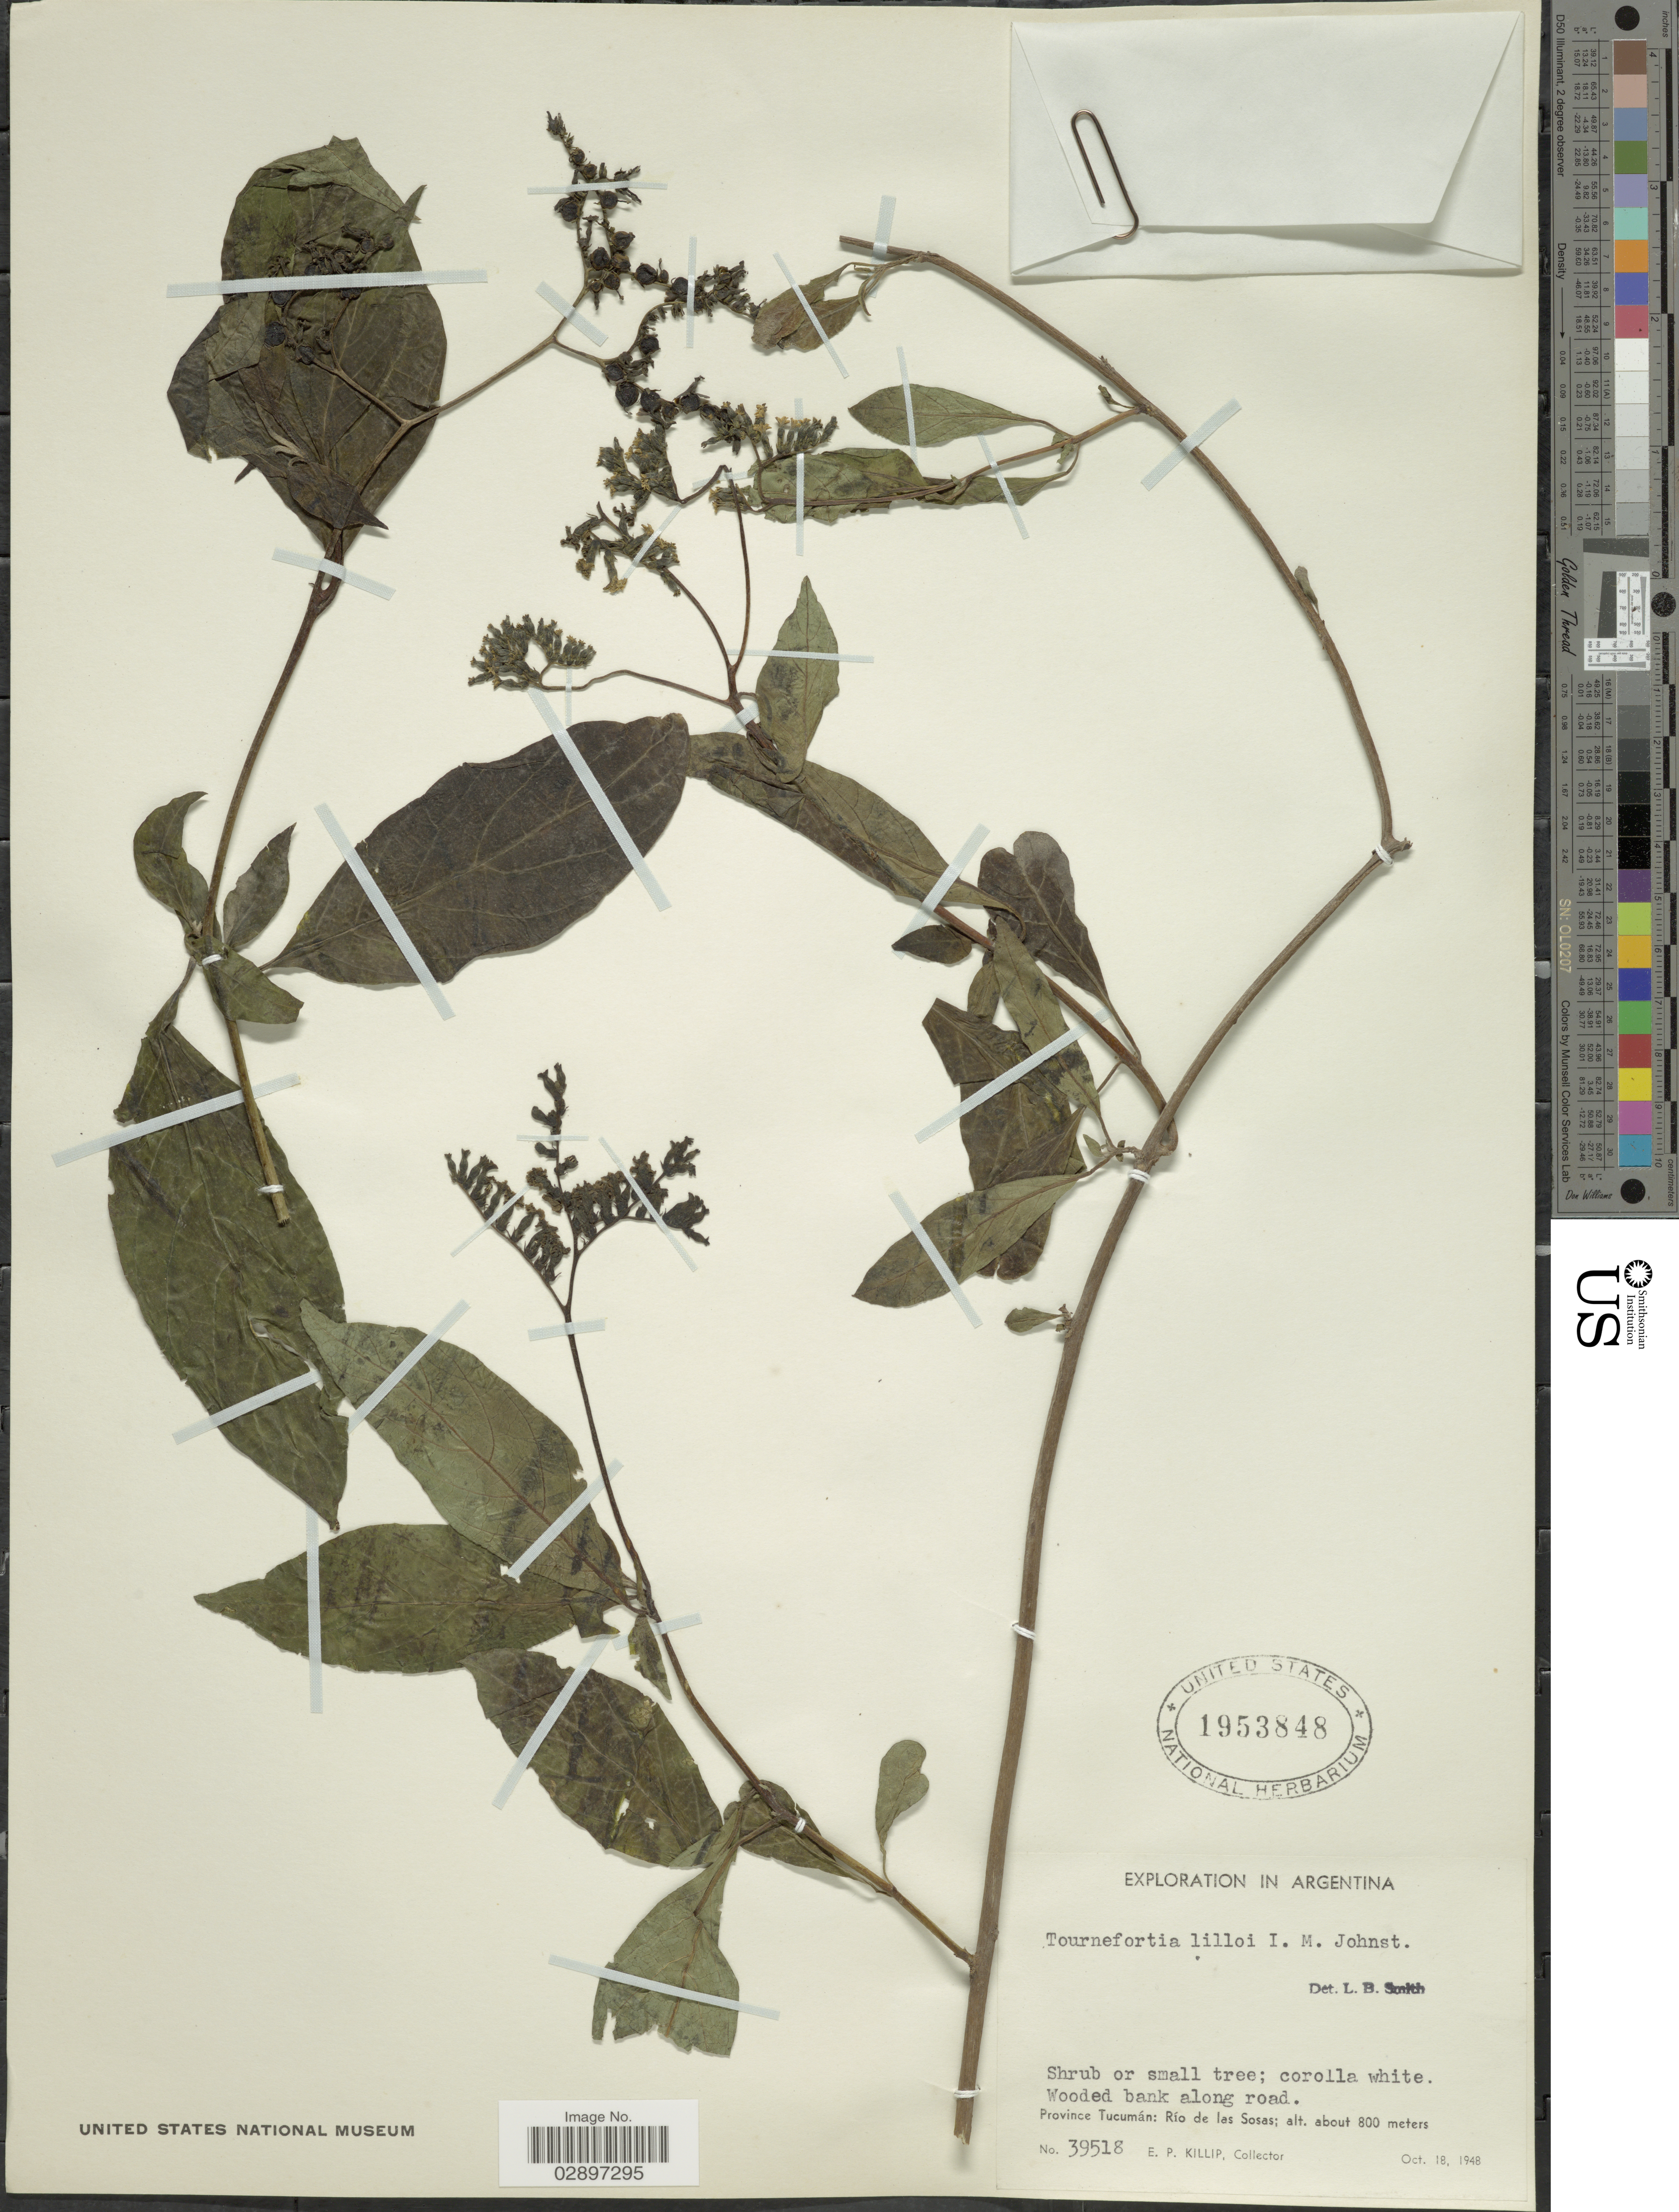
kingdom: Plantae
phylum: Tracheophyta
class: Magnoliopsida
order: Boraginales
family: Heliotropiaceae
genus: Tournefortia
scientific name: Tournefortia lilloi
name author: I.M. Johnst.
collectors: E. P. Killip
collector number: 39518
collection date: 1948-10-18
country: Argentina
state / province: Tucuman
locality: Province Tucumán: Río de las Sosas.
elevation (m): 800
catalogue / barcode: US 1953848